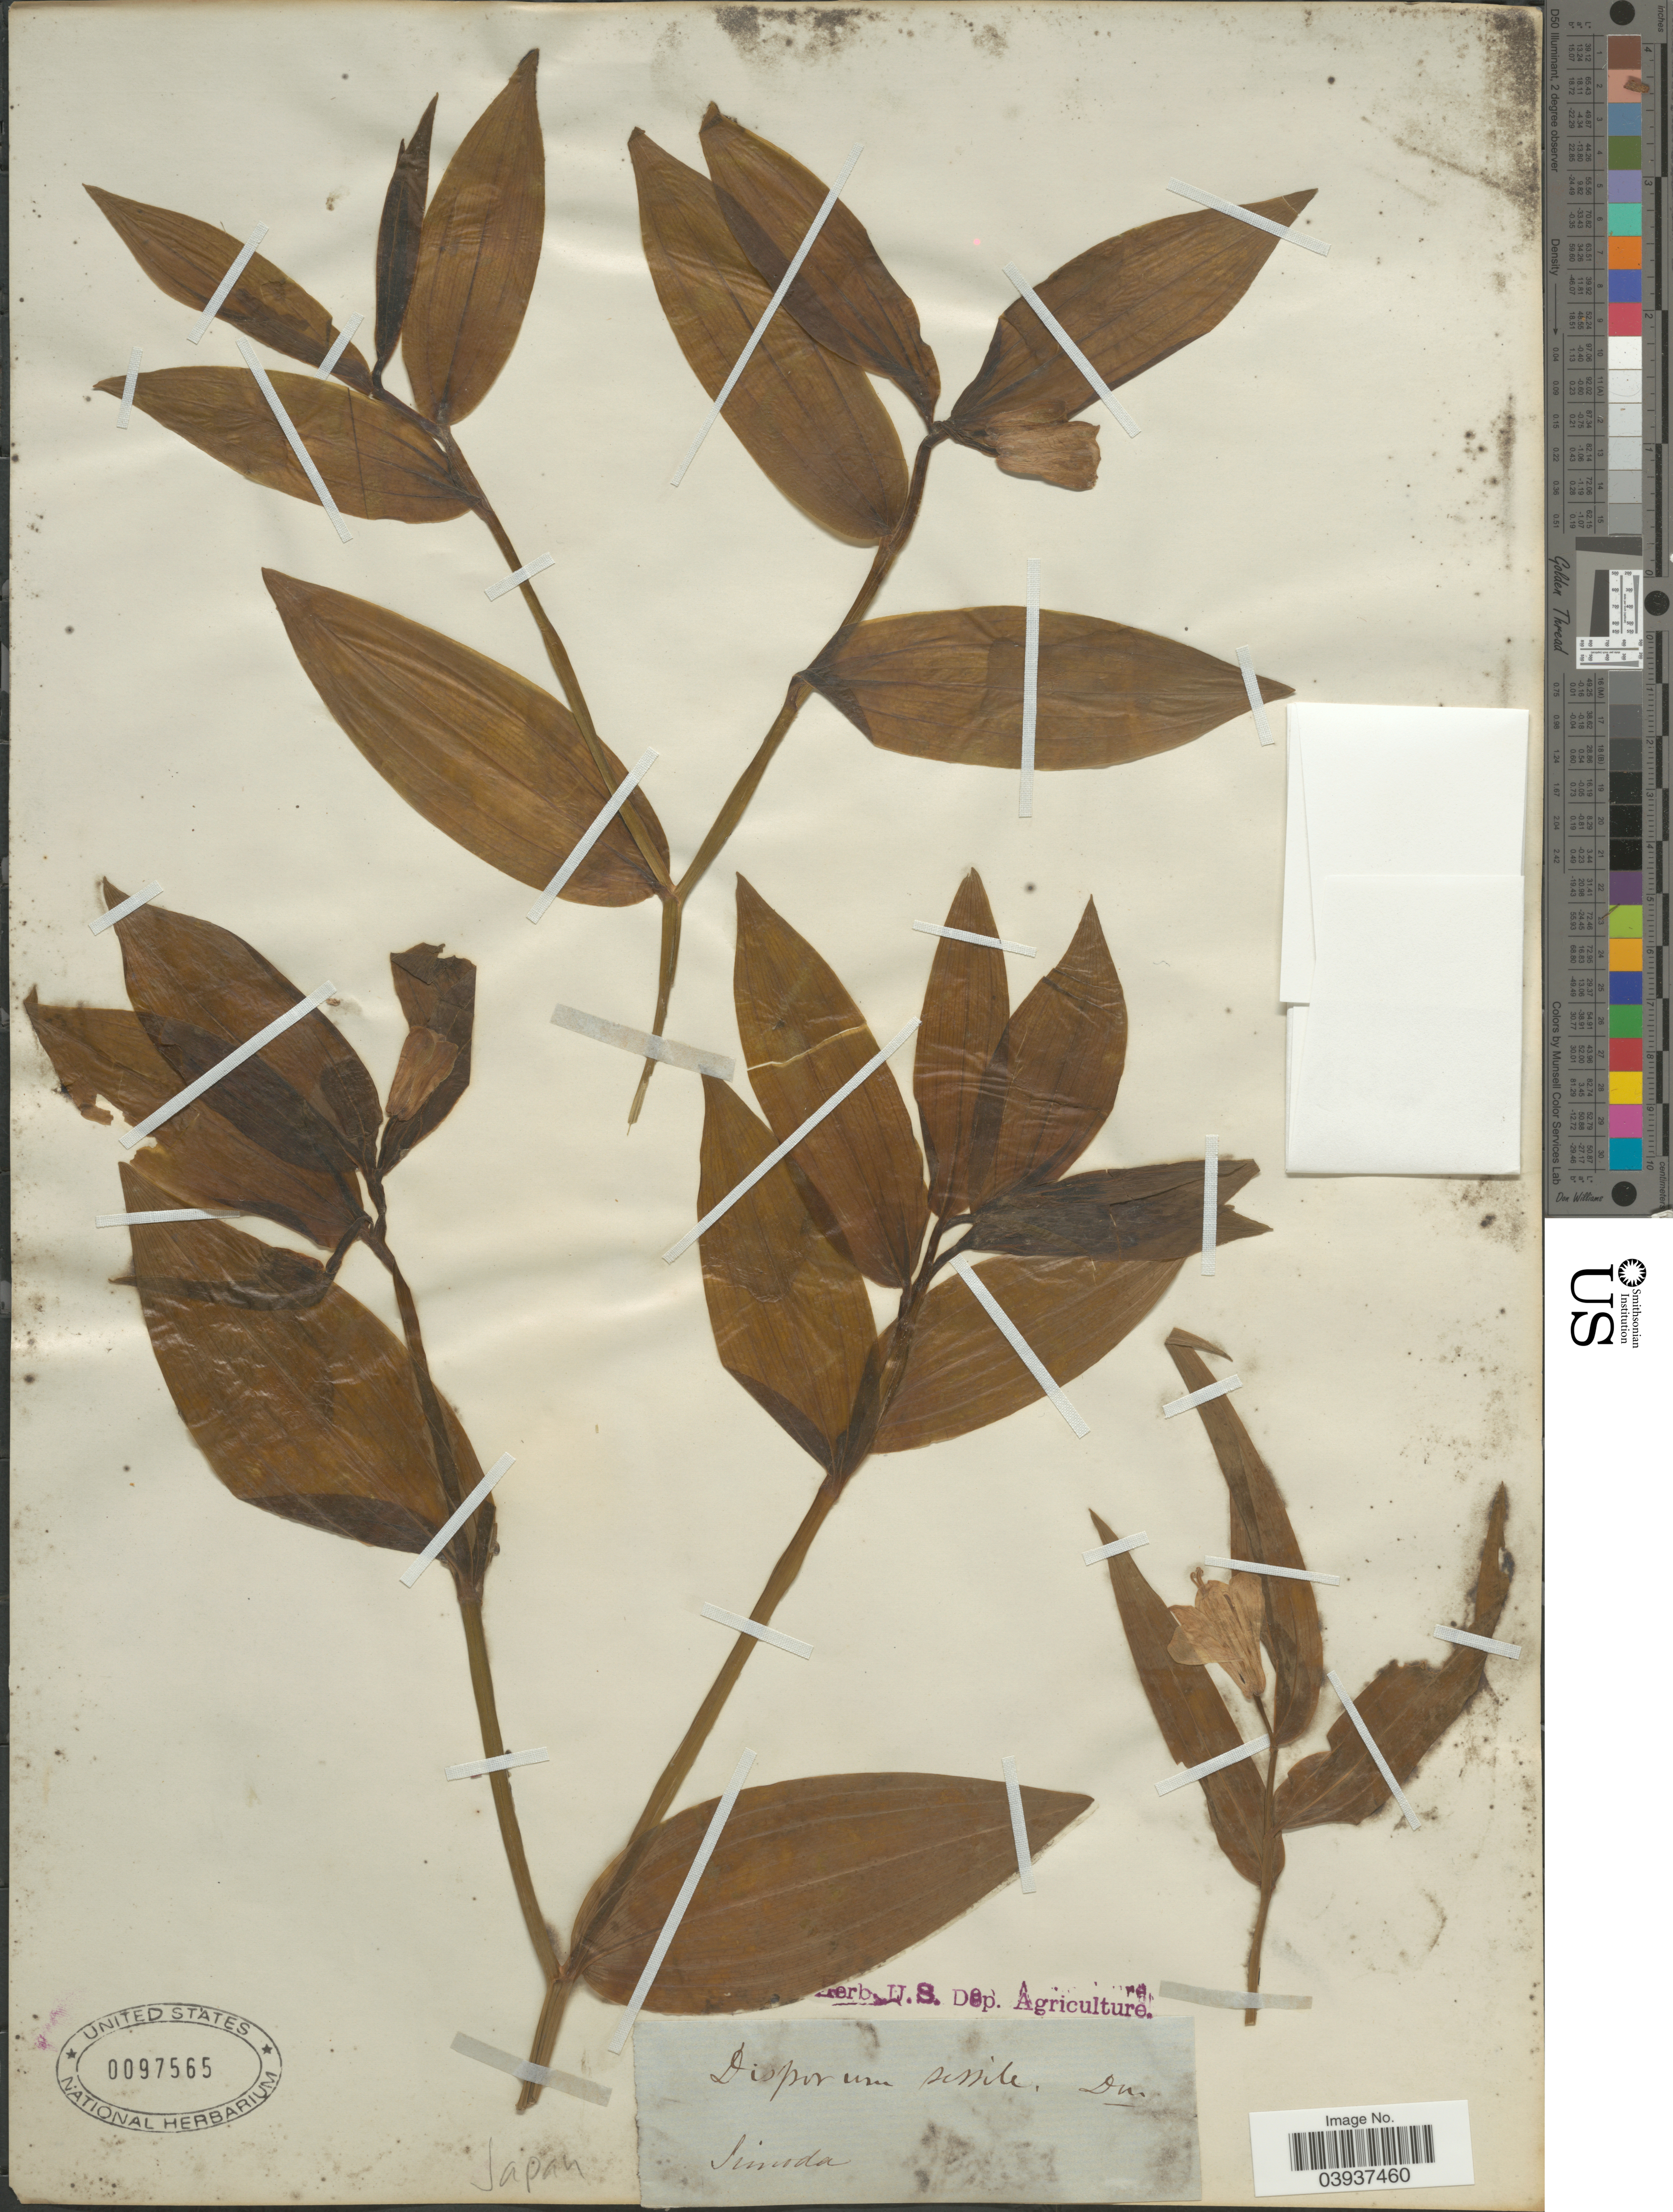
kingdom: Plantae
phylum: Tracheophyta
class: Liliopsida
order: Liliales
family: Colchicaceae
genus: Disporum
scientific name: Disporum sessile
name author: D. Don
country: Japan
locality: Simoda.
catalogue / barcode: US 97565